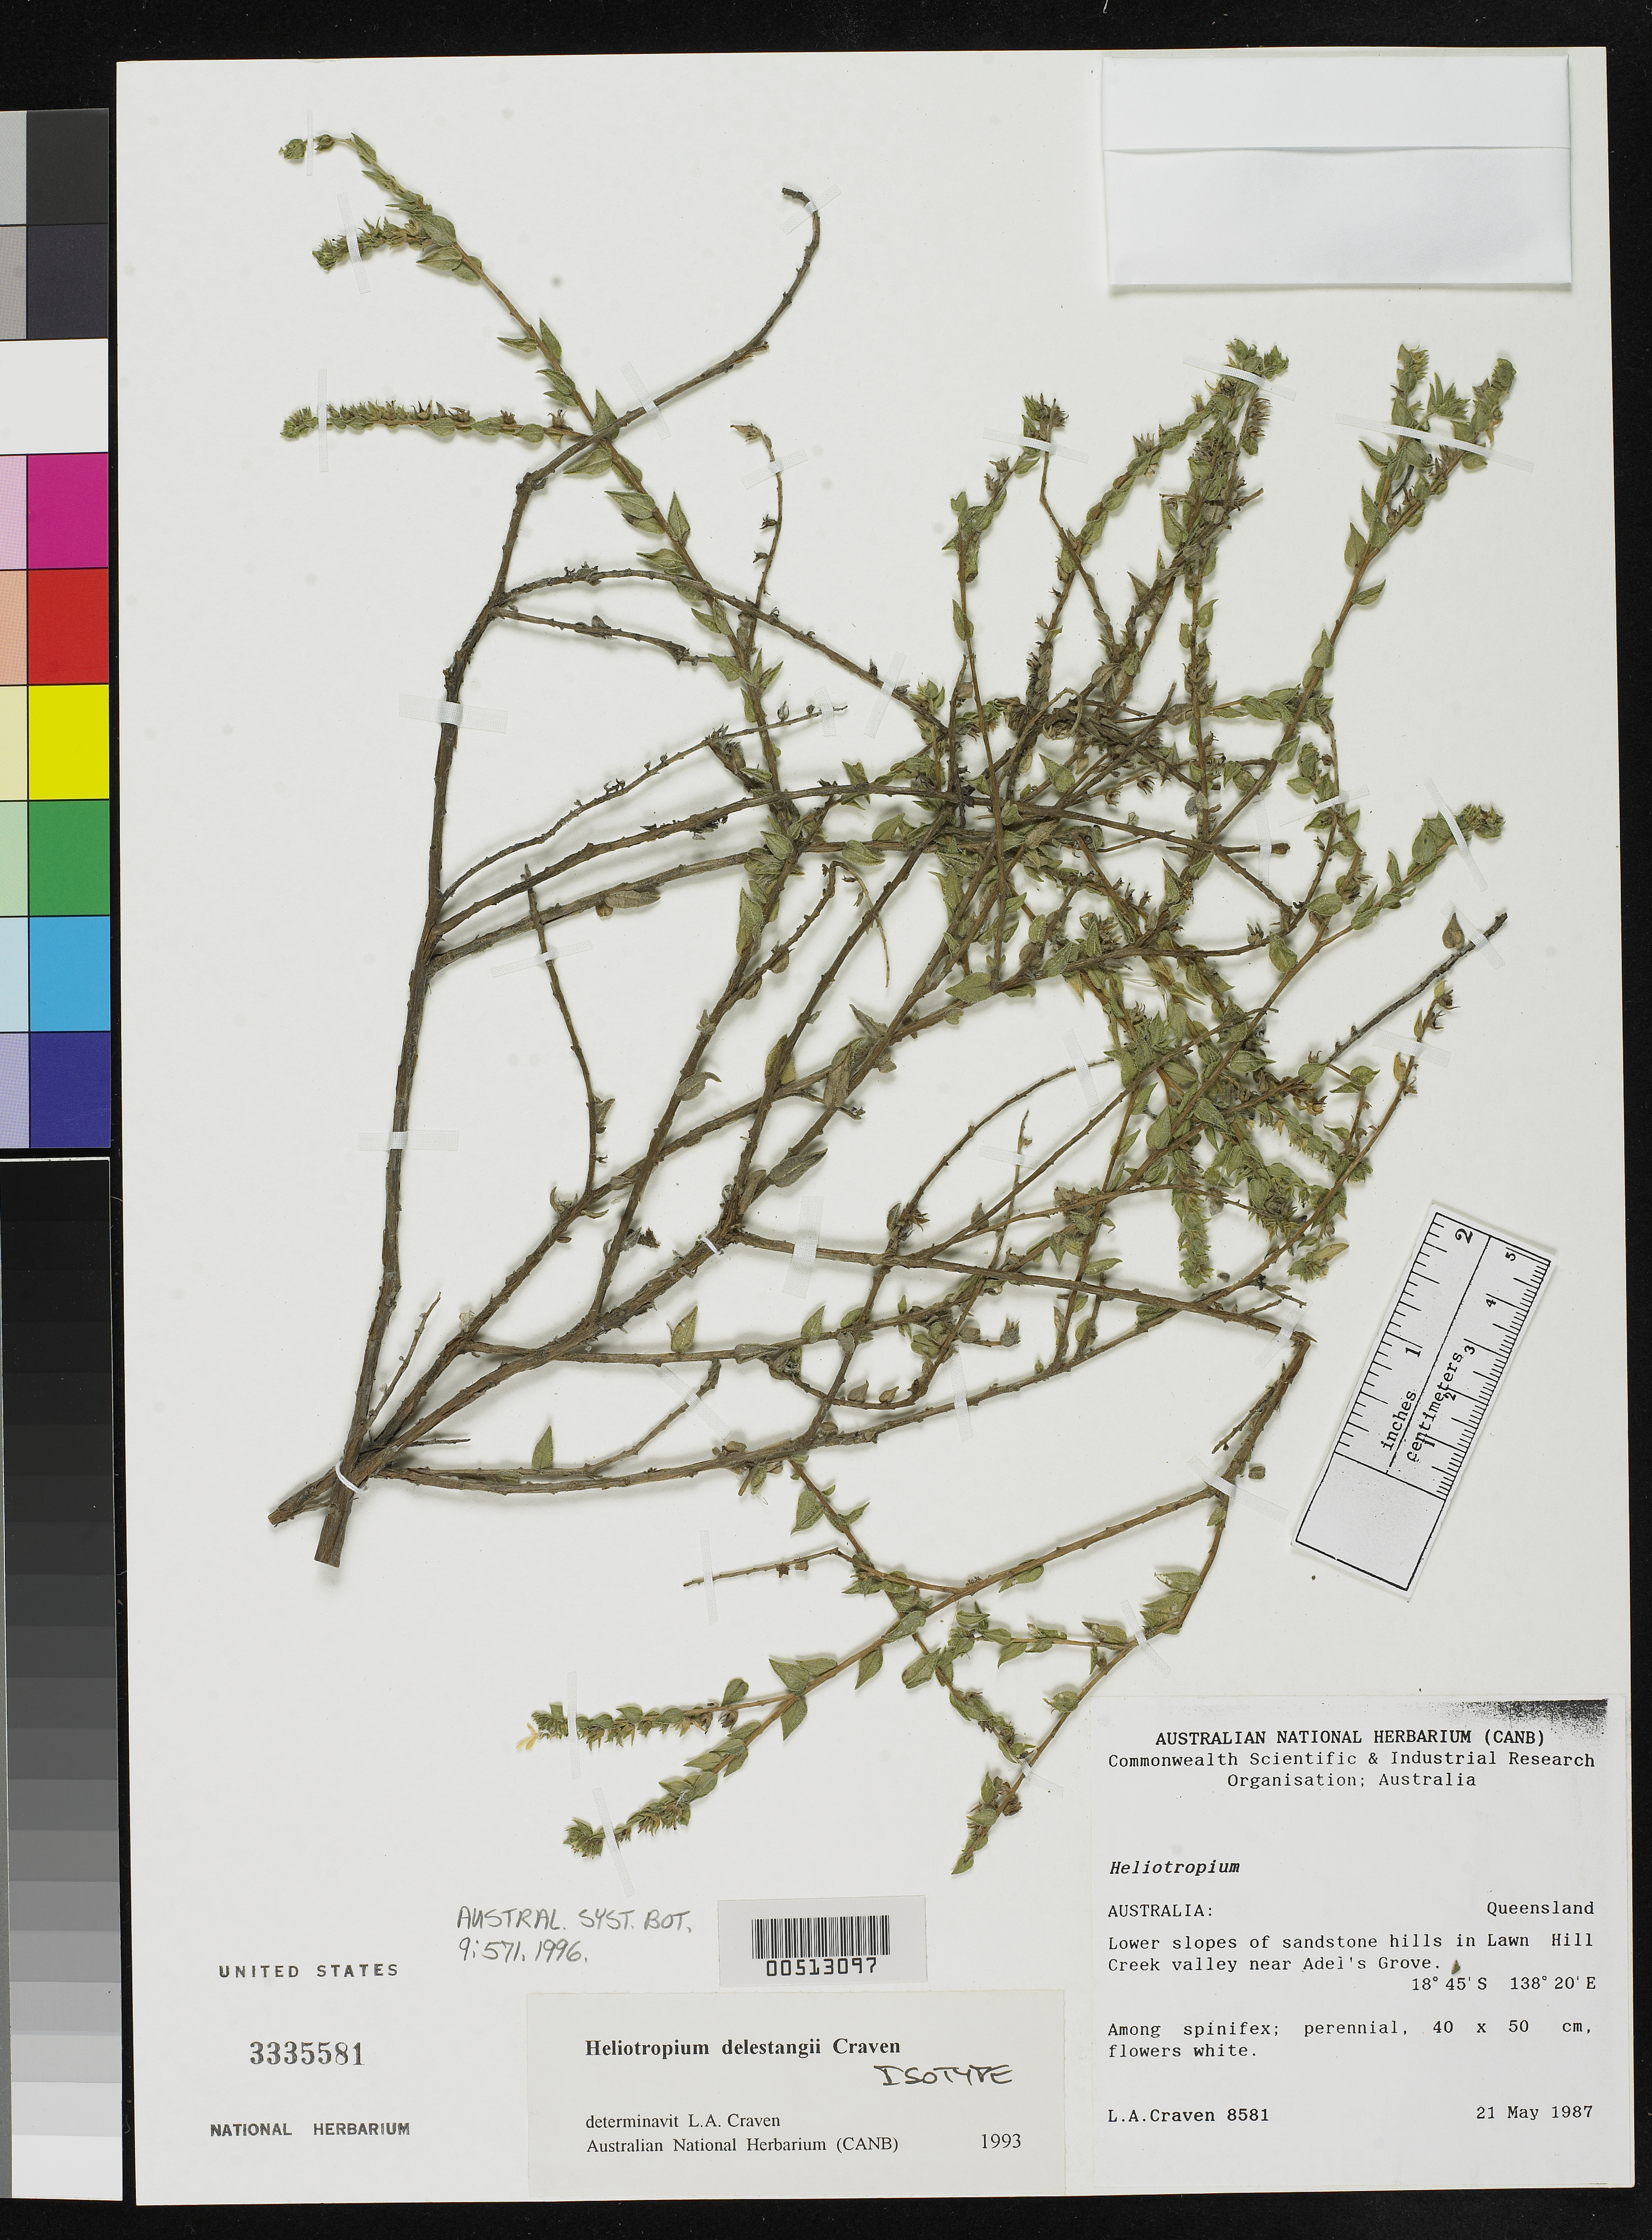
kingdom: Plantae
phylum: Tracheophyta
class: Magnoliopsida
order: Boraginales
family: Heliotropiaceae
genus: Heliotropium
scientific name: Heliotropium delestangii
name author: Craven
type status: Isotype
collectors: L. A. Craven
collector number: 8581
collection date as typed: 21 May 1987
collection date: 1987-05-21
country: Australia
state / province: Queensland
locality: Lower slopes of sandstone hills in Lawn Hill Creek Valley near Adel's Roove.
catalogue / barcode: US 3335581